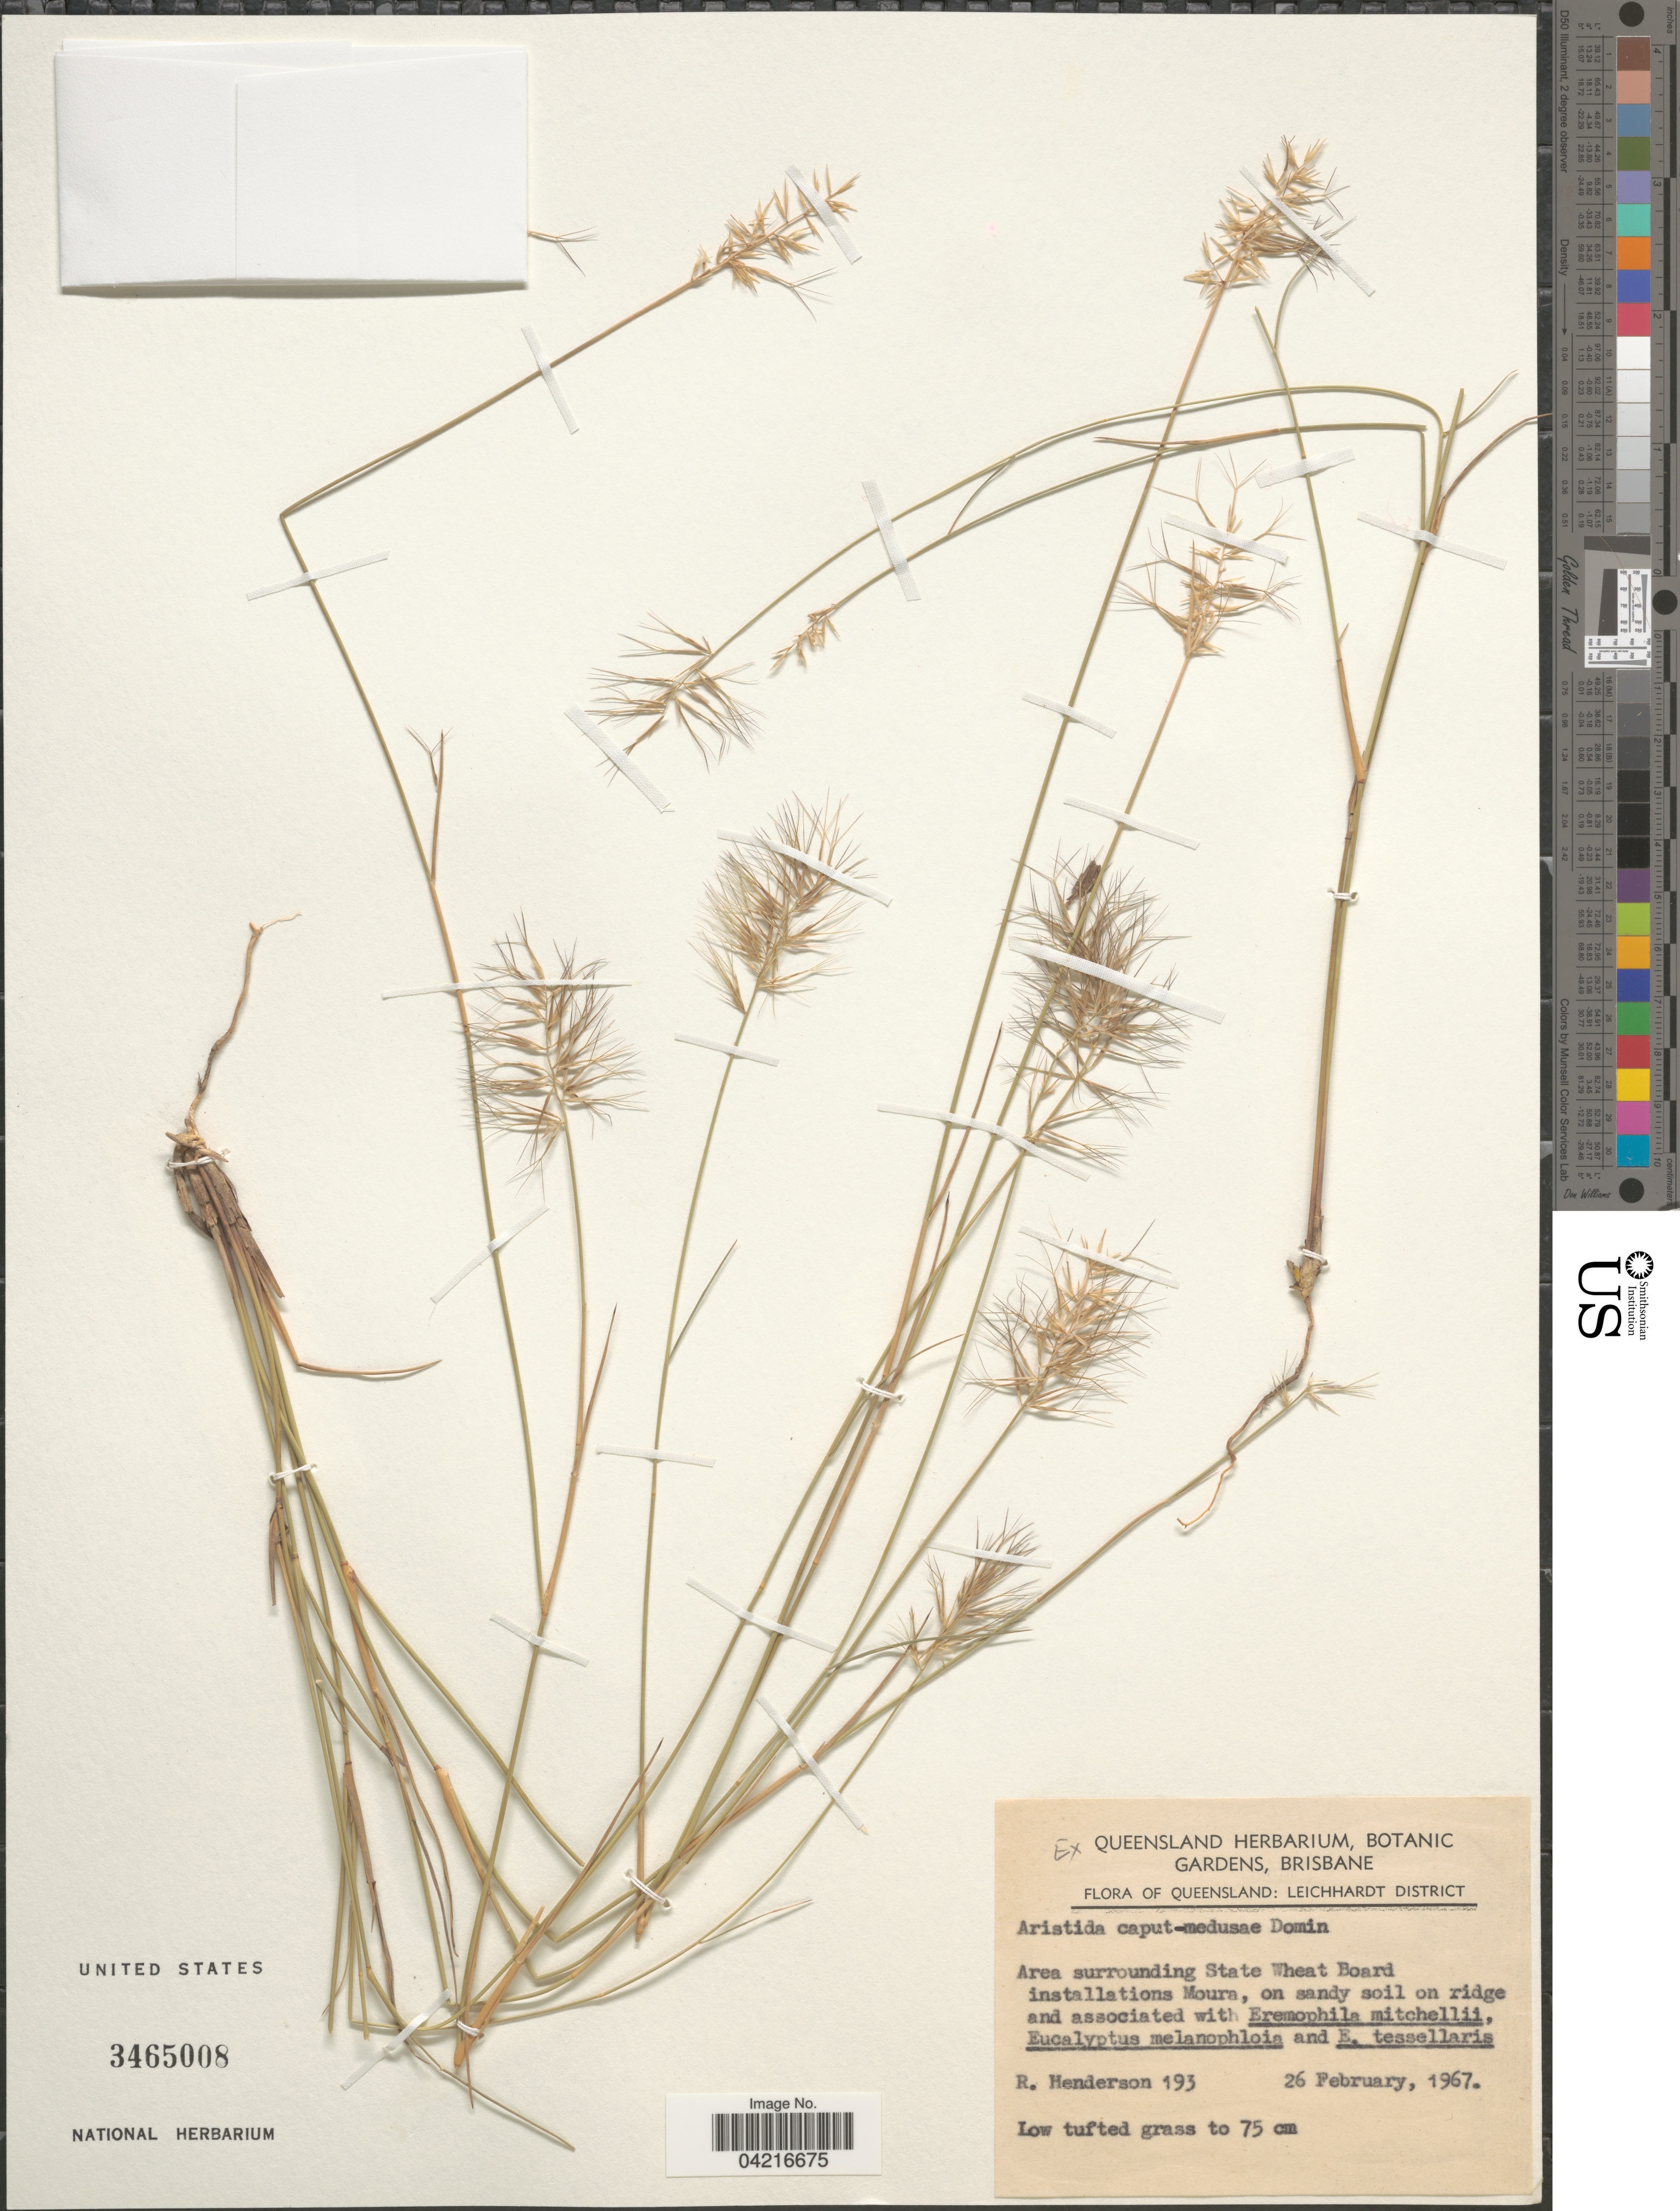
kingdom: Plantae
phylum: Tracheophyta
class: Liliopsida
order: Poales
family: Poaceae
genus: Aristida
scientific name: Aristida caput-medusae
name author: Domin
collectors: R. Henderson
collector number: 193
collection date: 1967-02-26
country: Australia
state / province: Queensland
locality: Leichhardt District. Area surrounding State Wheat Board installations Moura, on sandy soil on ridge.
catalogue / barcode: US 3465008